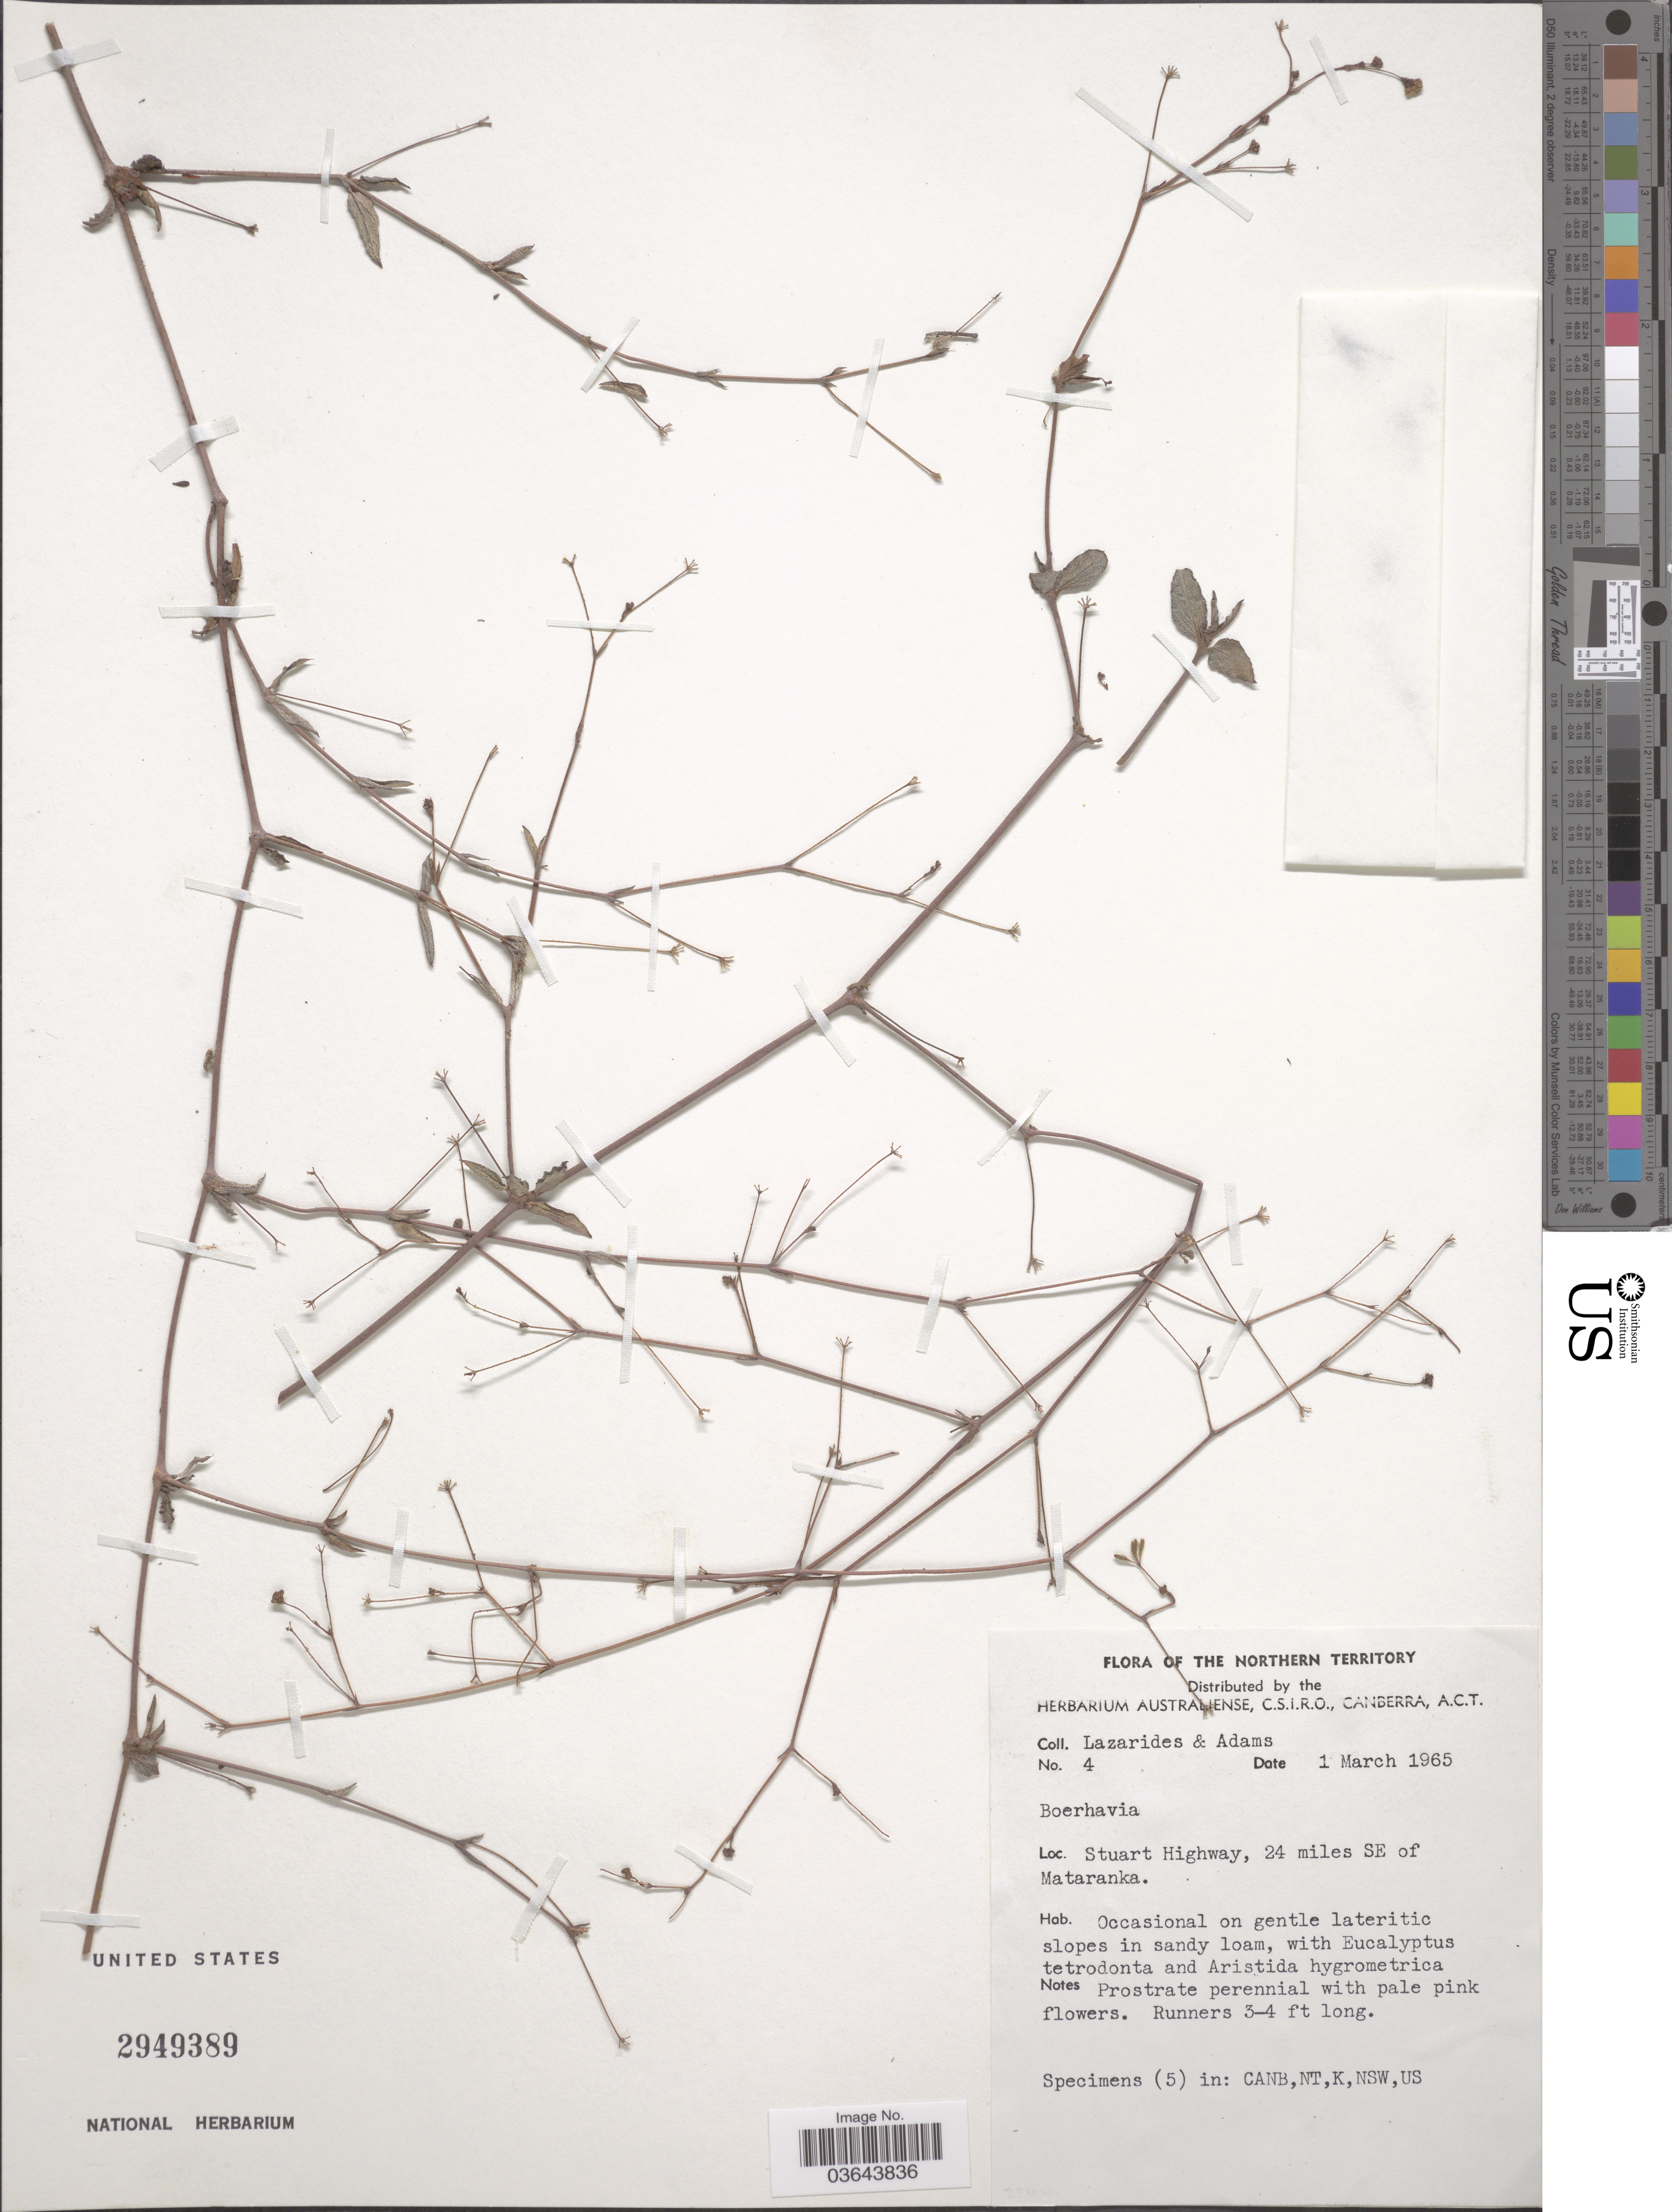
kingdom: Plantae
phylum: Tracheophyta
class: Magnoliopsida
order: Caryophyllales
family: Nyctaginaceae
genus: Boerhavia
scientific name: Boerhavia sp.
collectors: M. Lazarides & Adams, --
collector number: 4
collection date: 1965-03-01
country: Australia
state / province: Northern Territory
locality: Stuart Highway, 24 miles SE of Mataranka.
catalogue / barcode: US 2949389